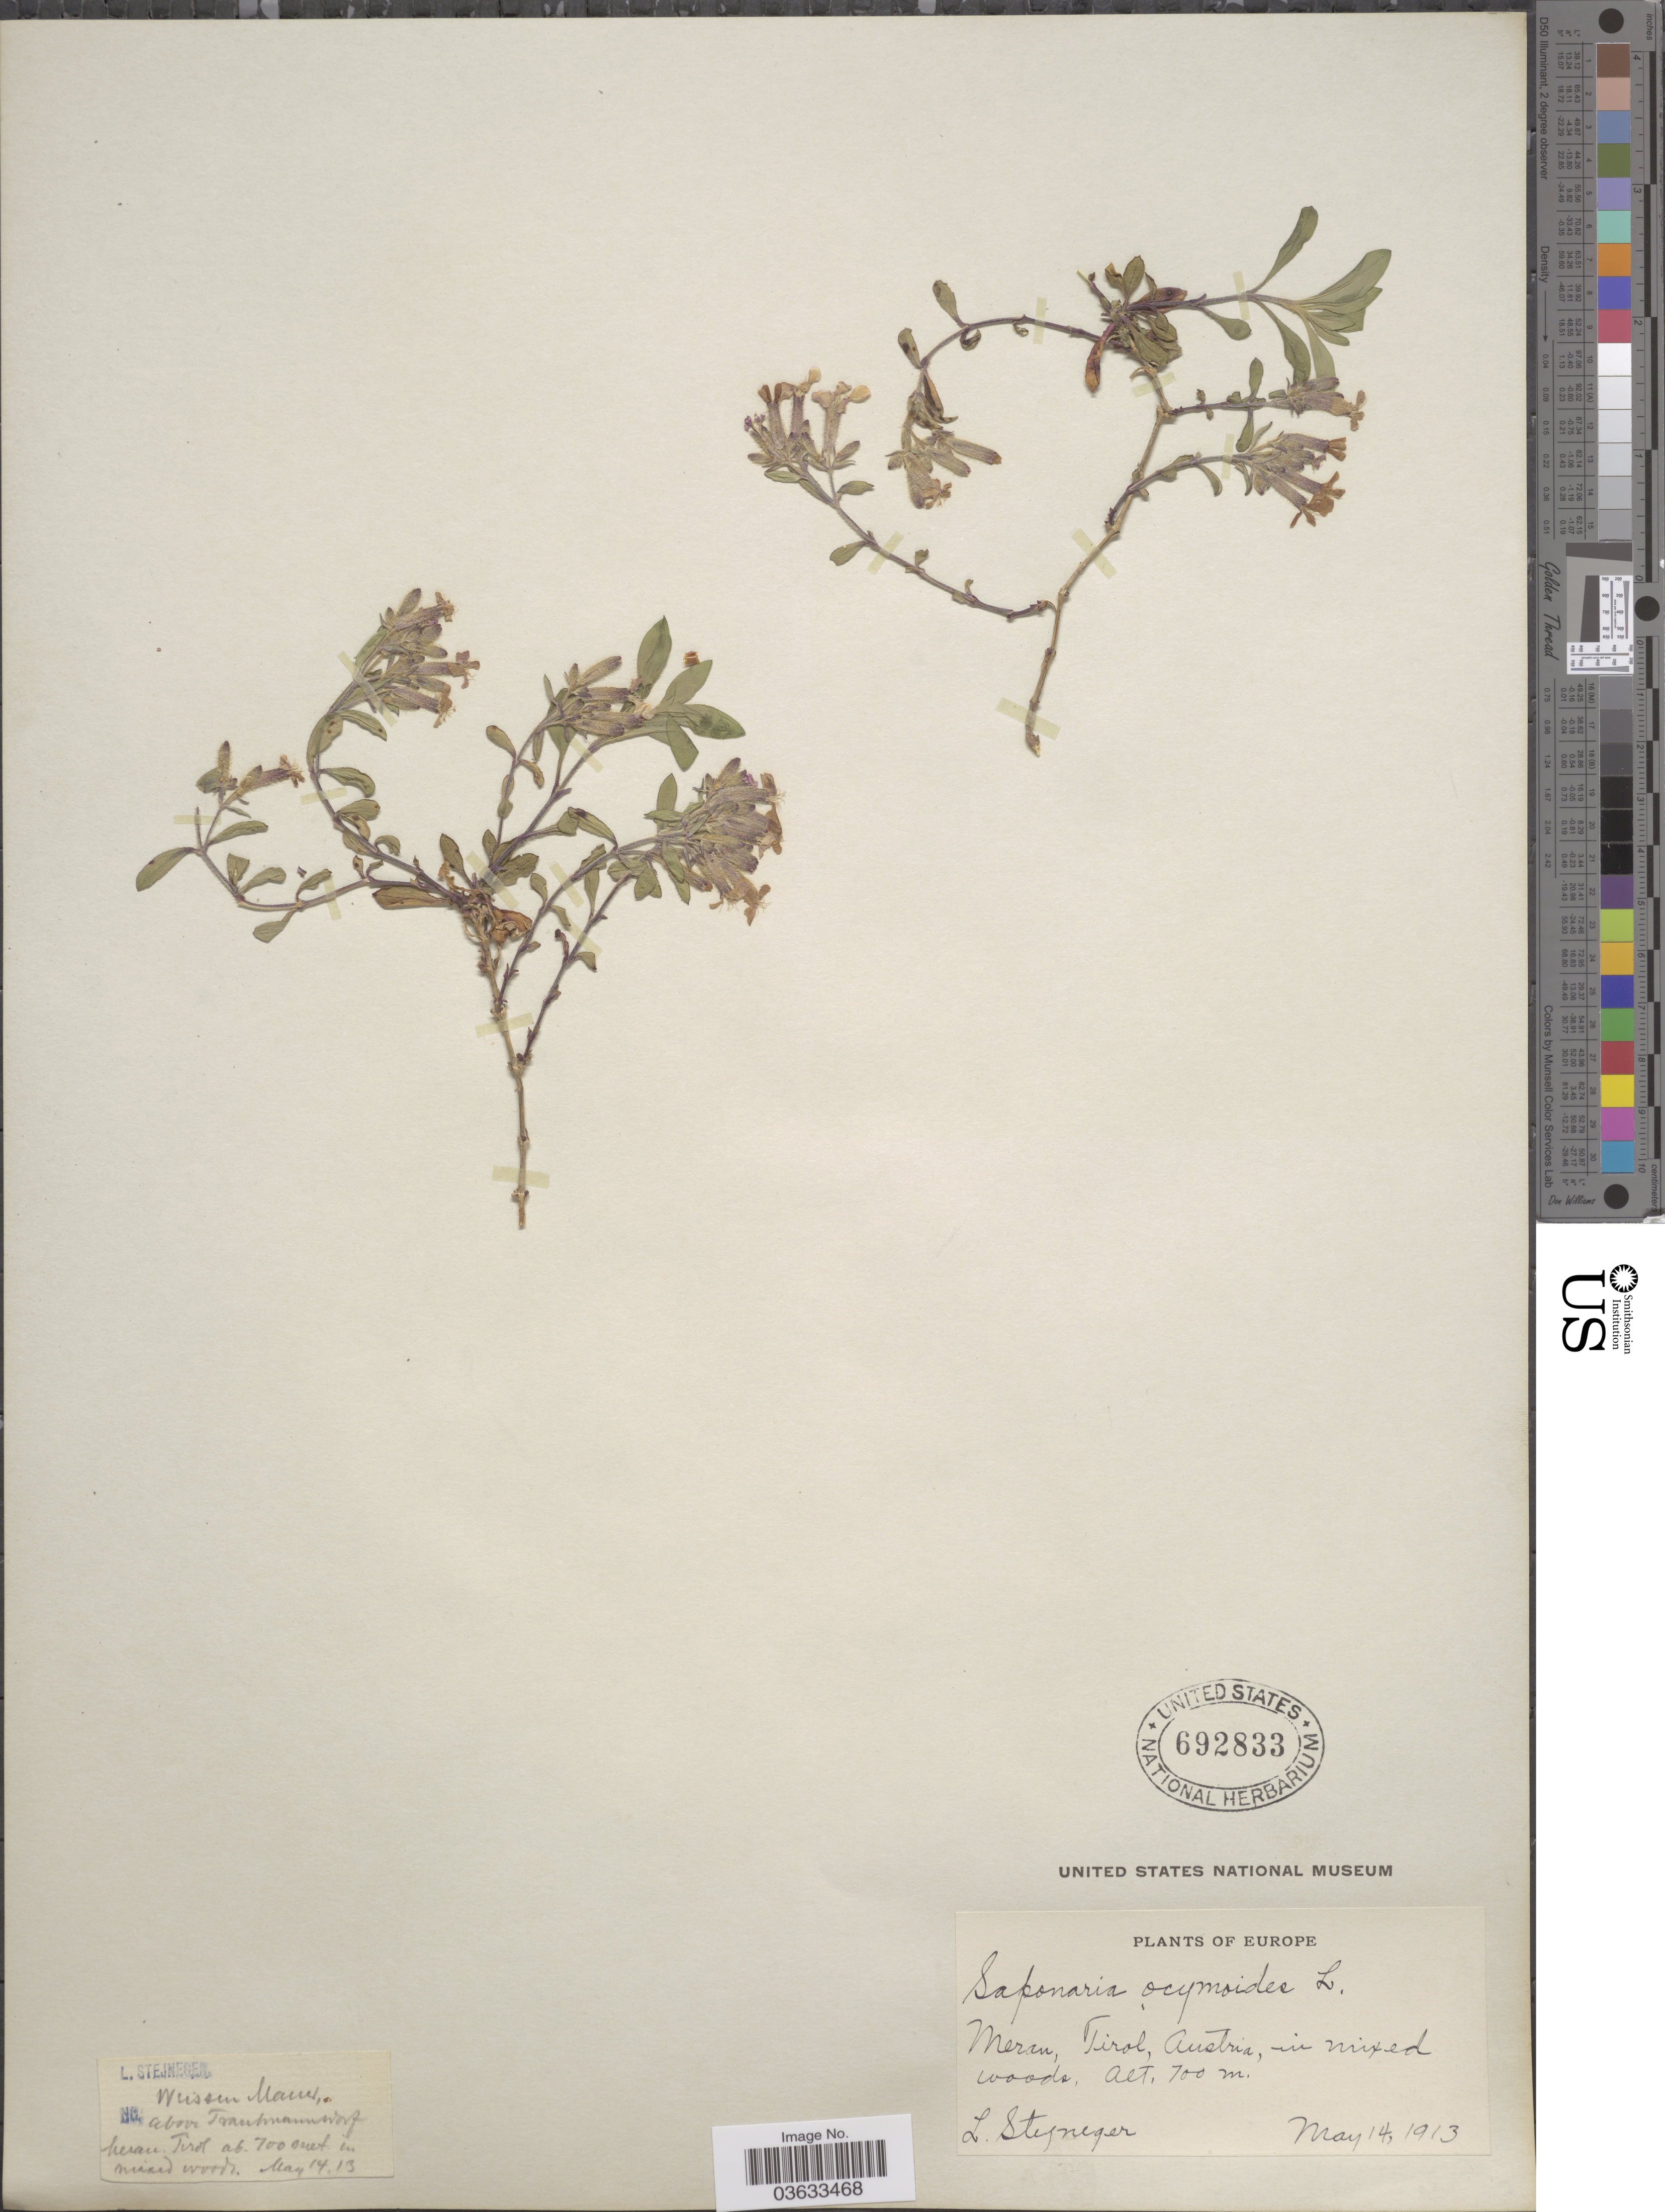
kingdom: Plantae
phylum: Tracheophyta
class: Magnoliopsida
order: Caryophyllales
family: Caryophyllaceae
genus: Saponaria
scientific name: Saponaria ocymoides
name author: L.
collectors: L. Stejneger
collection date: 1913-05-14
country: Italy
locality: Weissen Mann, above Trautmansdorf Meran. Tirol.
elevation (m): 700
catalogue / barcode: US 692833